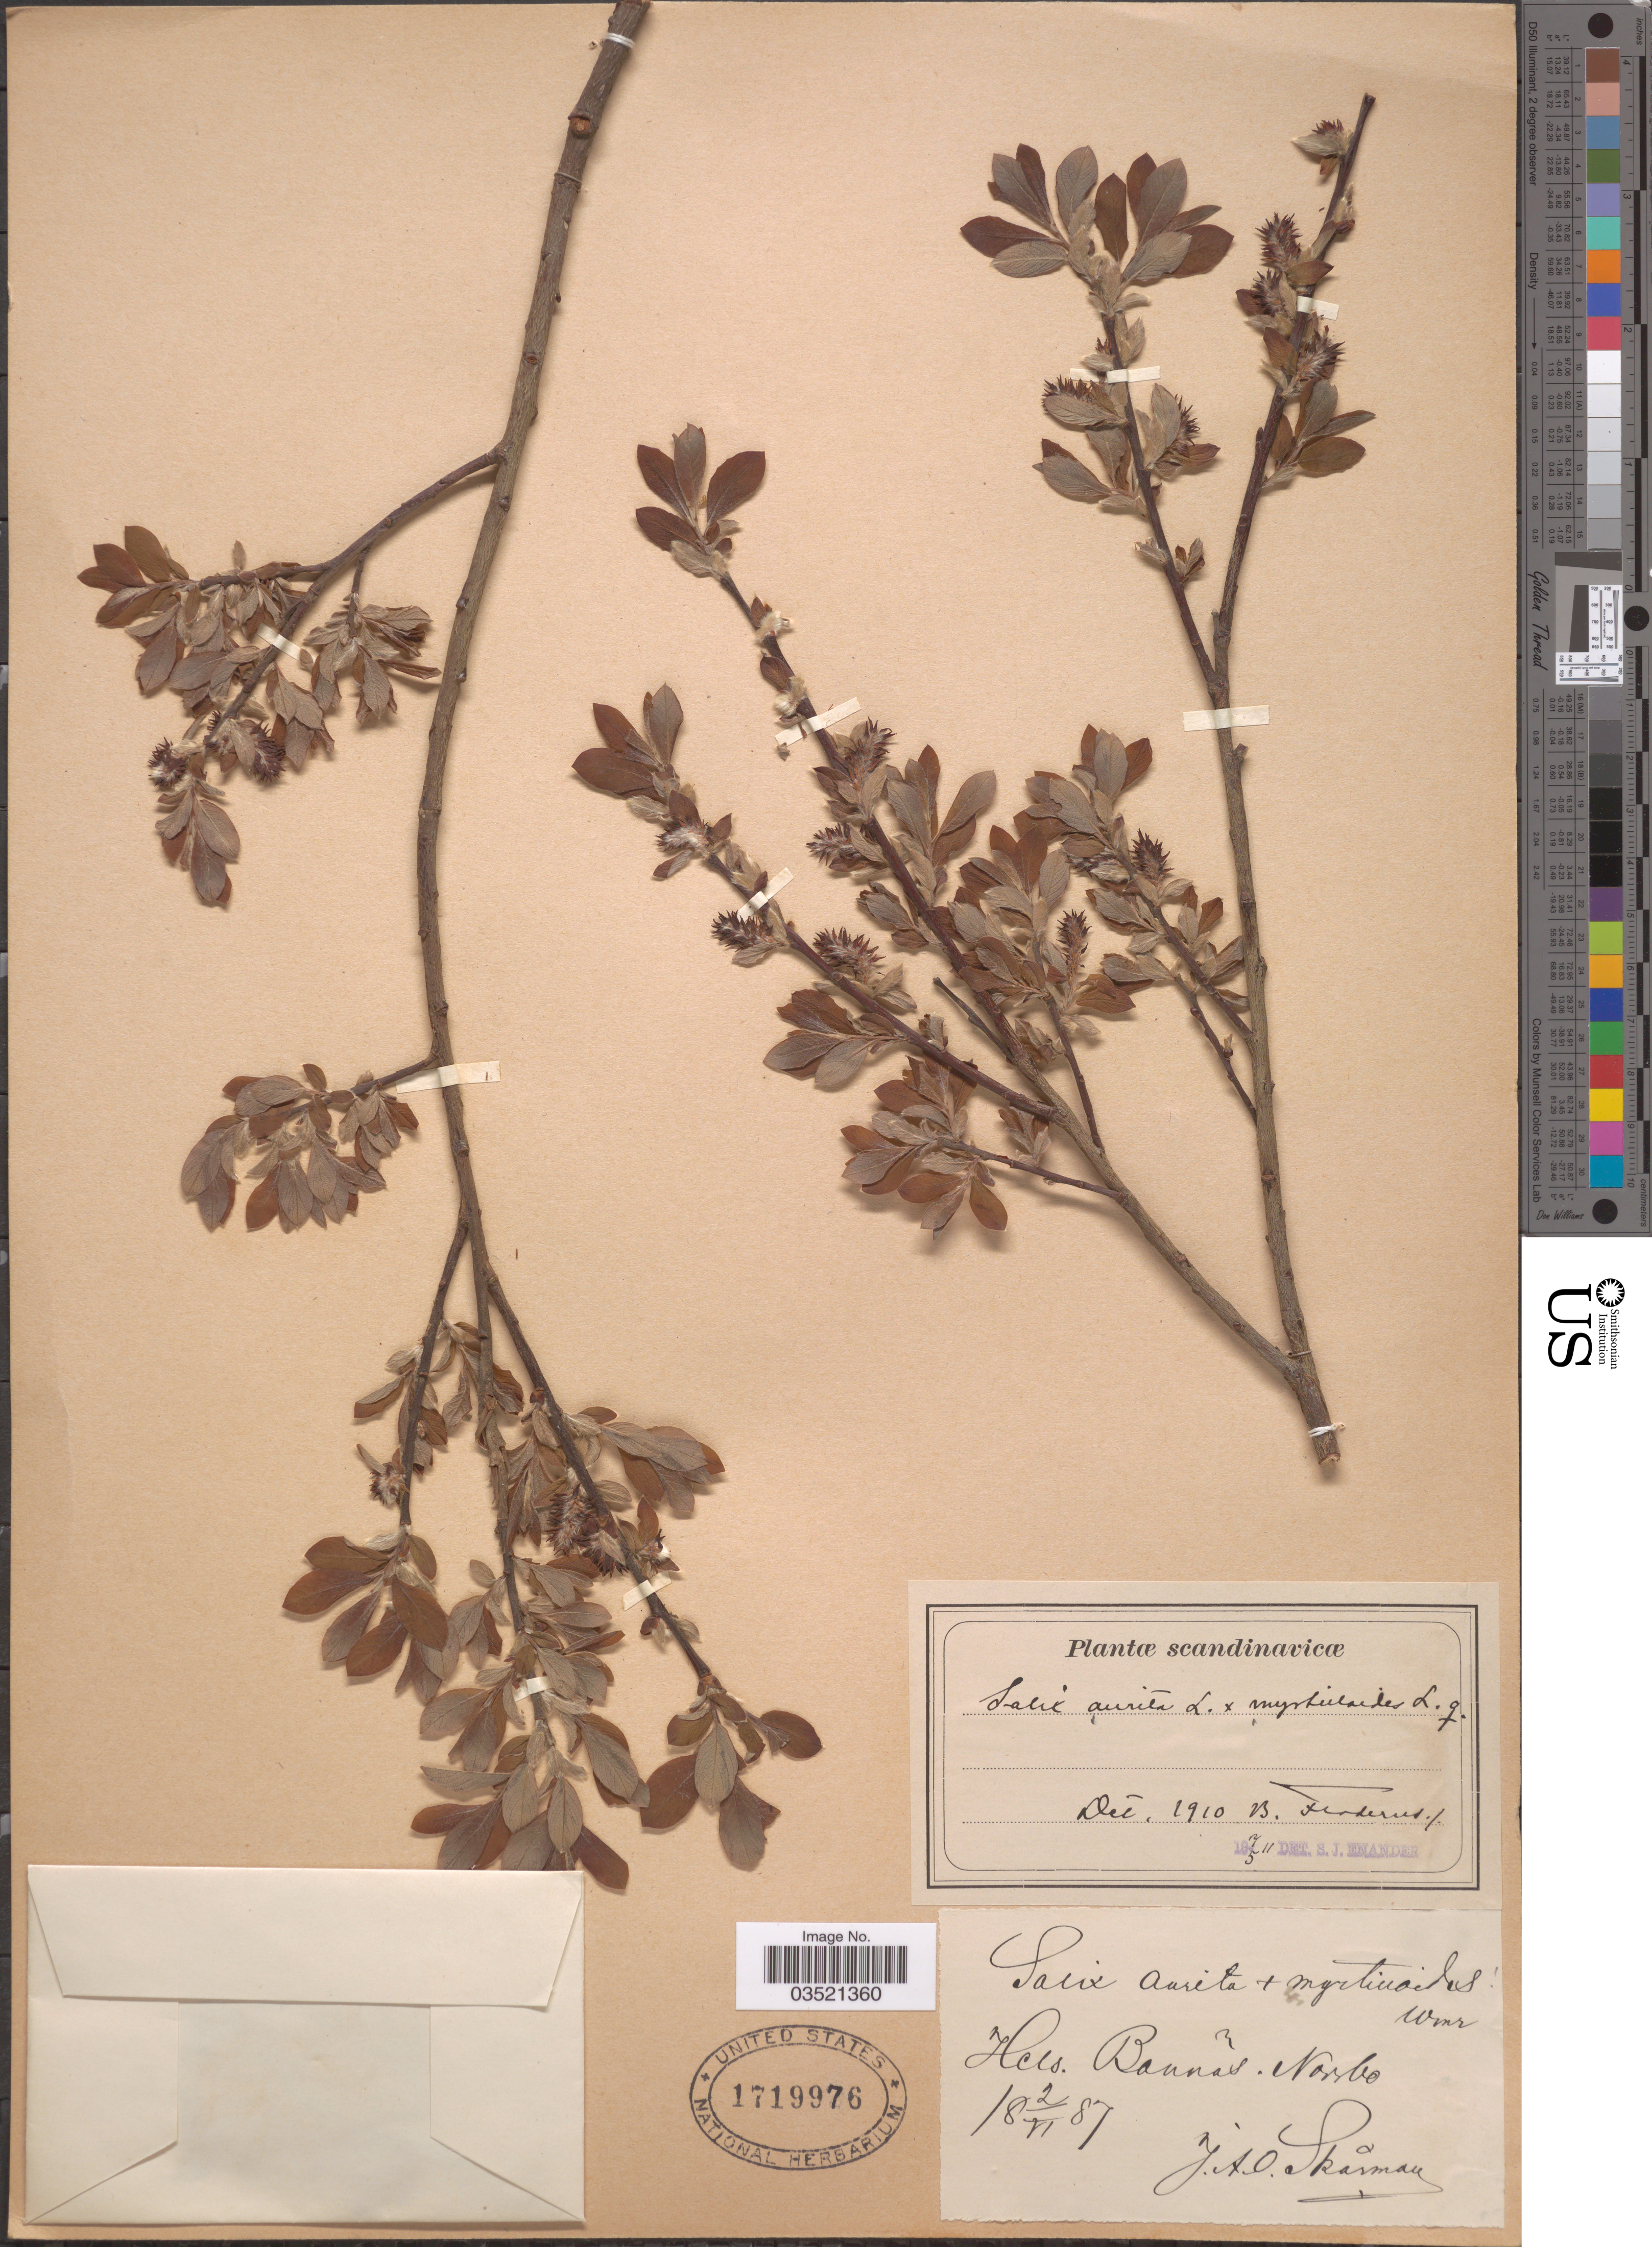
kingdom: Plantae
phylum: Tracheophyta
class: Magnoliopsida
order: Malpighiales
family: Salicaceae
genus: Salix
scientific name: Salix aurita x S. herbacea f. acutifolia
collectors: J. Skarman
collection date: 1887-06-02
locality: Hels. Bannas [interpreted]. Norsbo.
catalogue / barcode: US 1719976